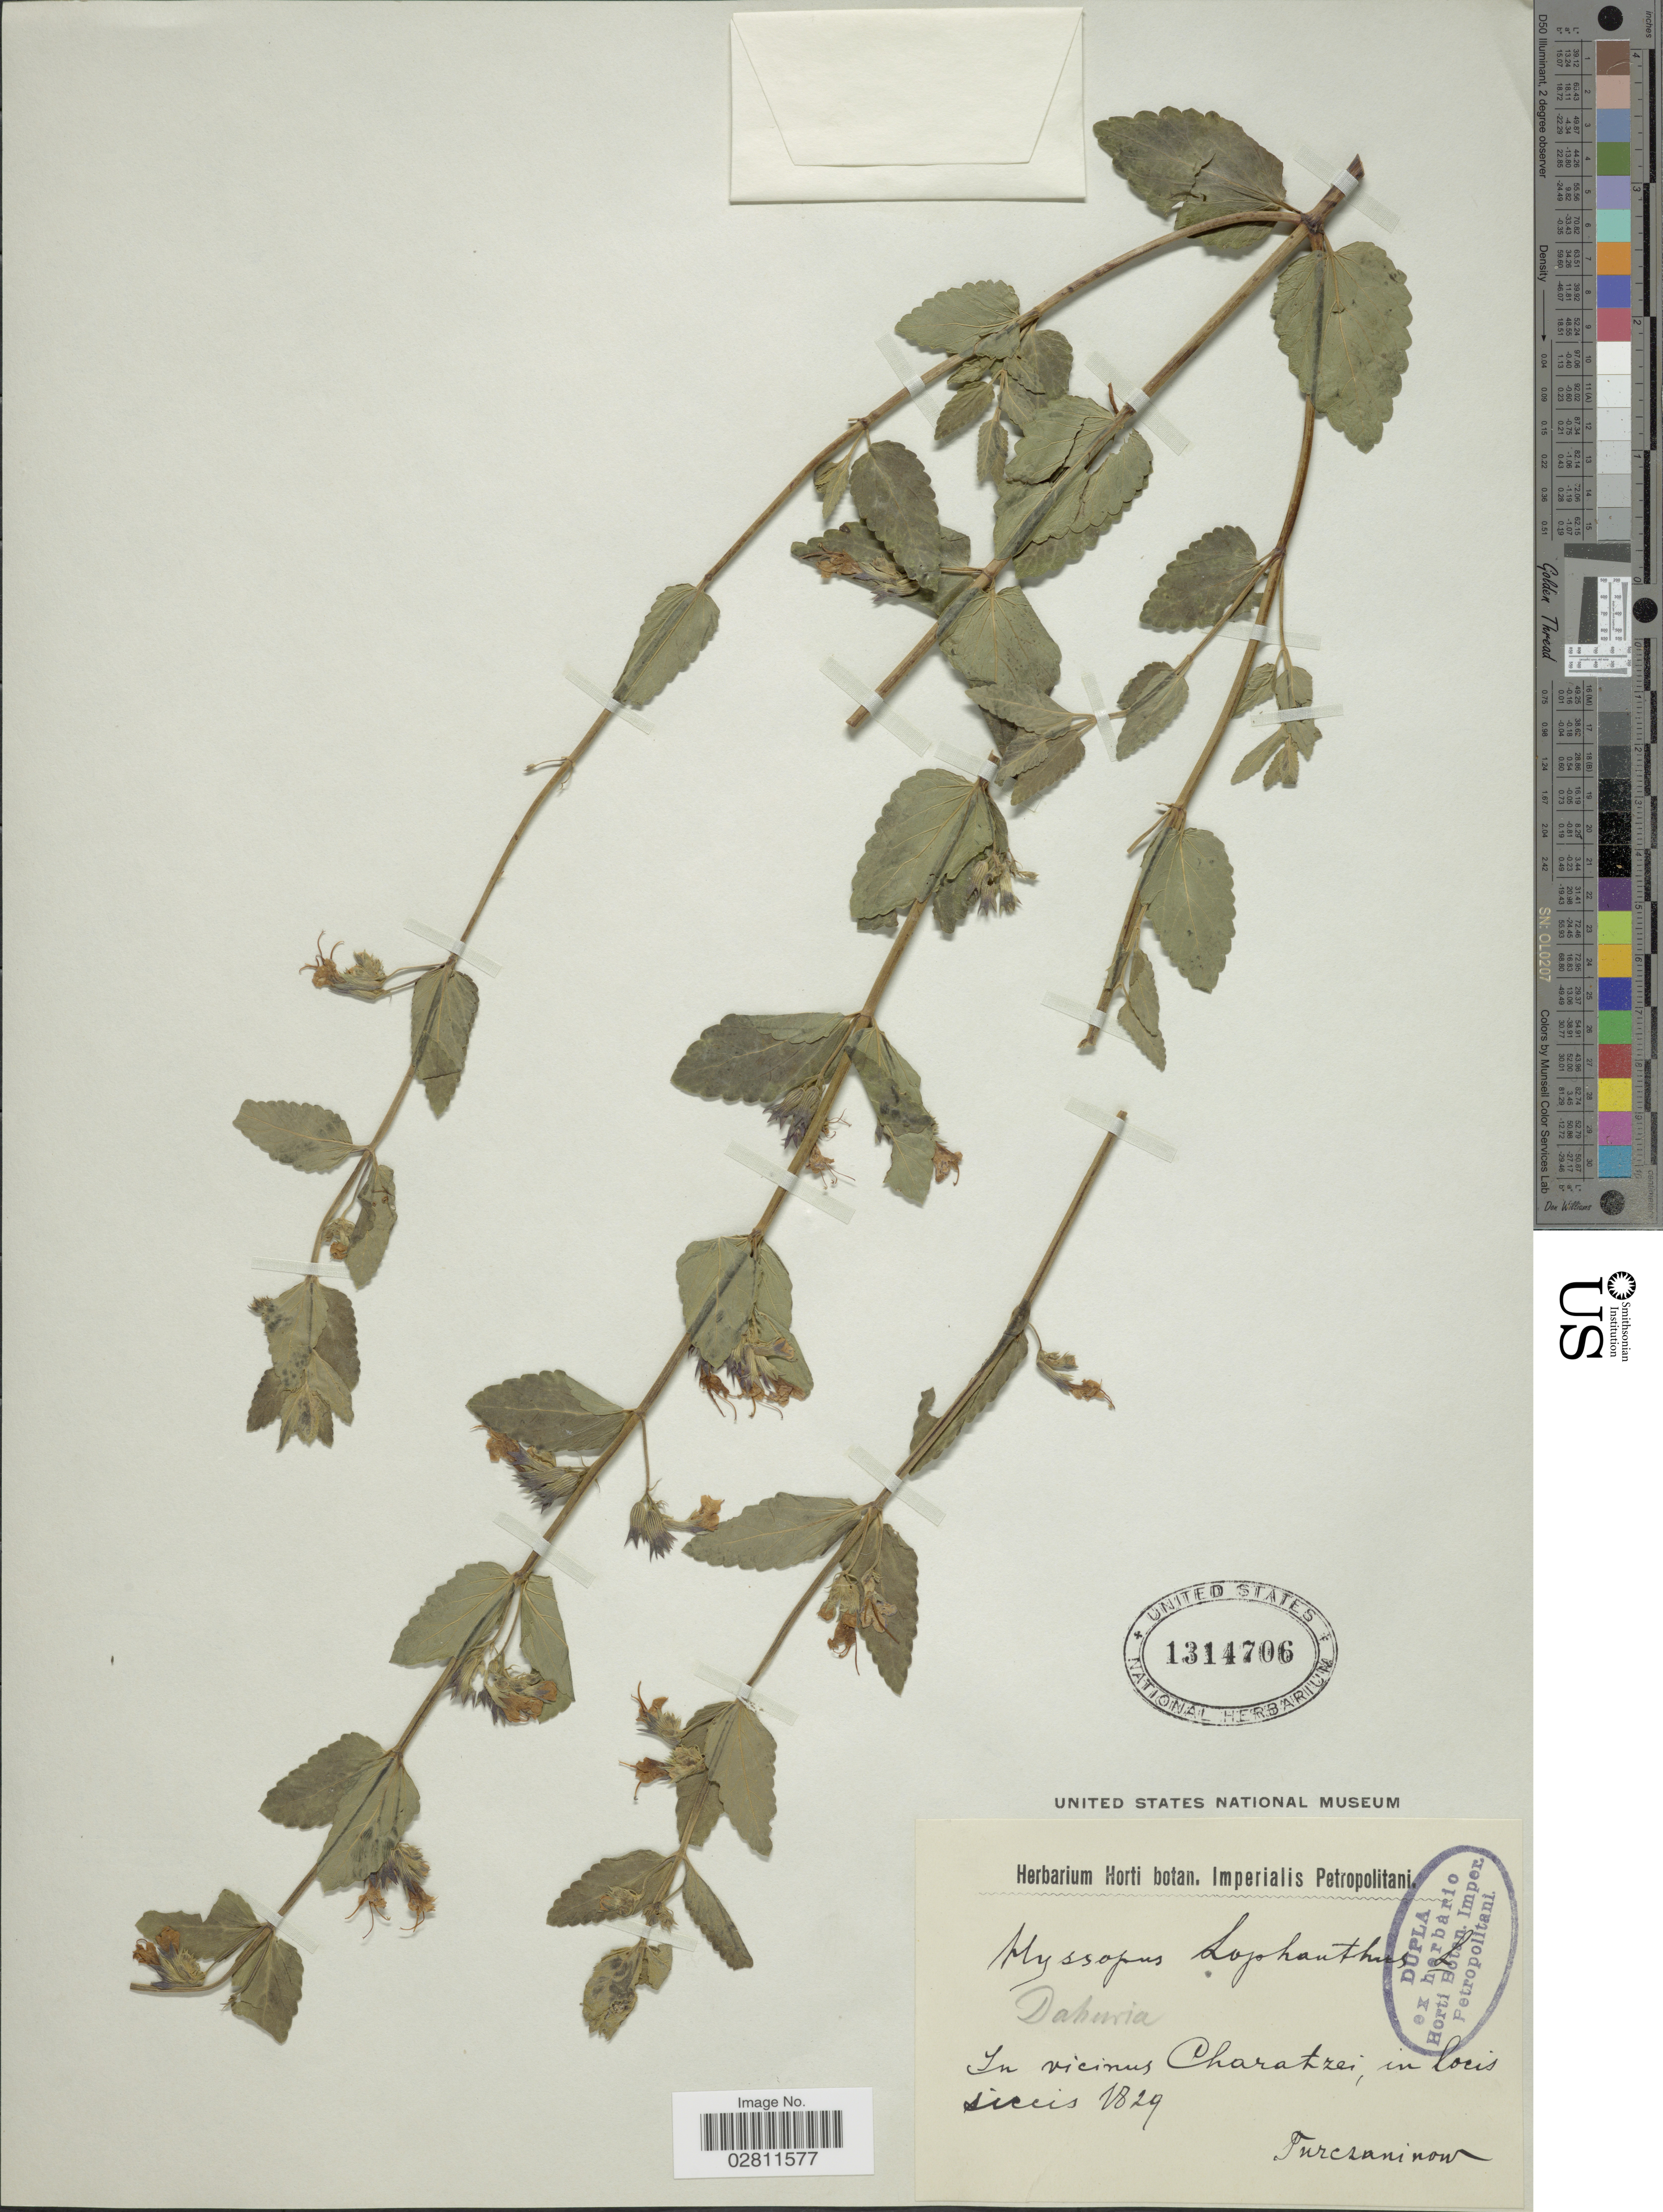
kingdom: Plantae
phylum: Tracheophyta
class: Magnoliopsida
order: Lamiales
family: Lamiaceae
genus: Hyssopus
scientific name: Hyssopus lophanthus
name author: L.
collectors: Turczaninow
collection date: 1829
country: Russian Federation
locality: In vicinus Charatzei ( Chara-Zeya), in locis siccis. Dauria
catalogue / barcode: US 1314706